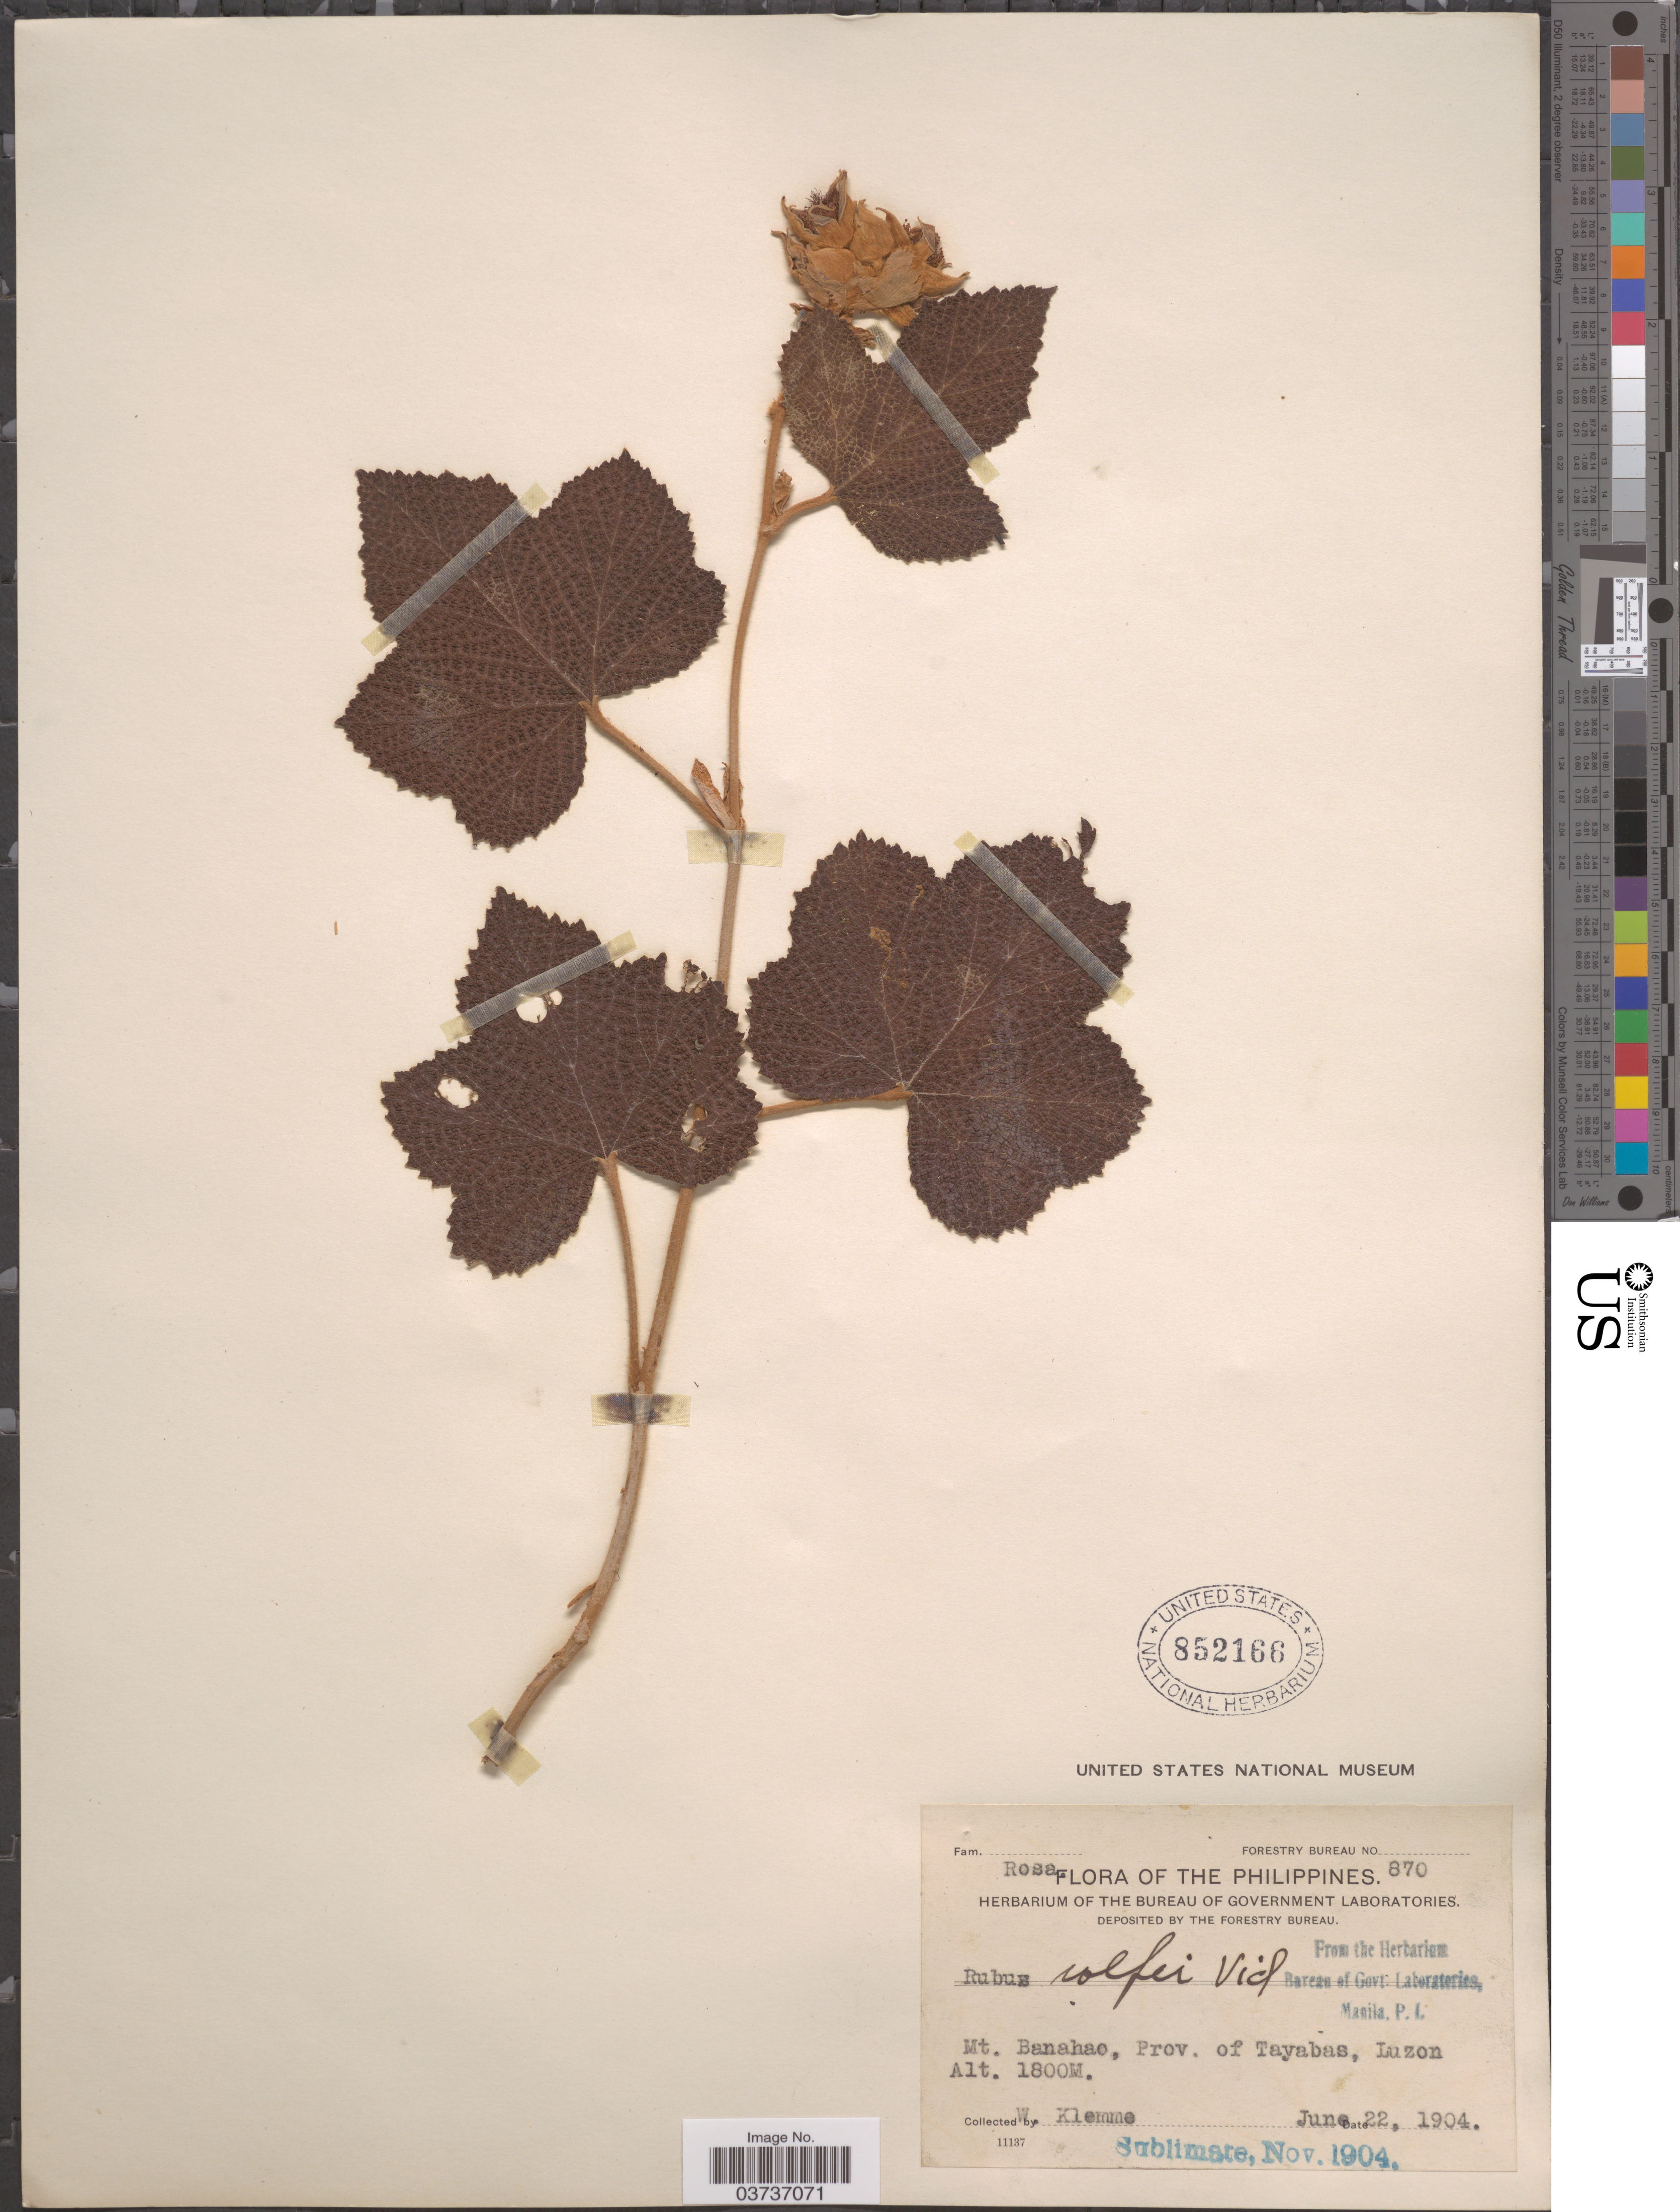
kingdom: Plantae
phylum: Tracheophyta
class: Magnoliopsida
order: Rosales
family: Rosaceae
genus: Rubus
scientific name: Rubus rolfei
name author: S. Vidal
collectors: W. Klemme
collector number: Forestry Bureau 870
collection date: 1904-06-22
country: Philippines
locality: Mt. Banahao, Prov. of Tayabas, Luzon.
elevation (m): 1800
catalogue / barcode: US 852166